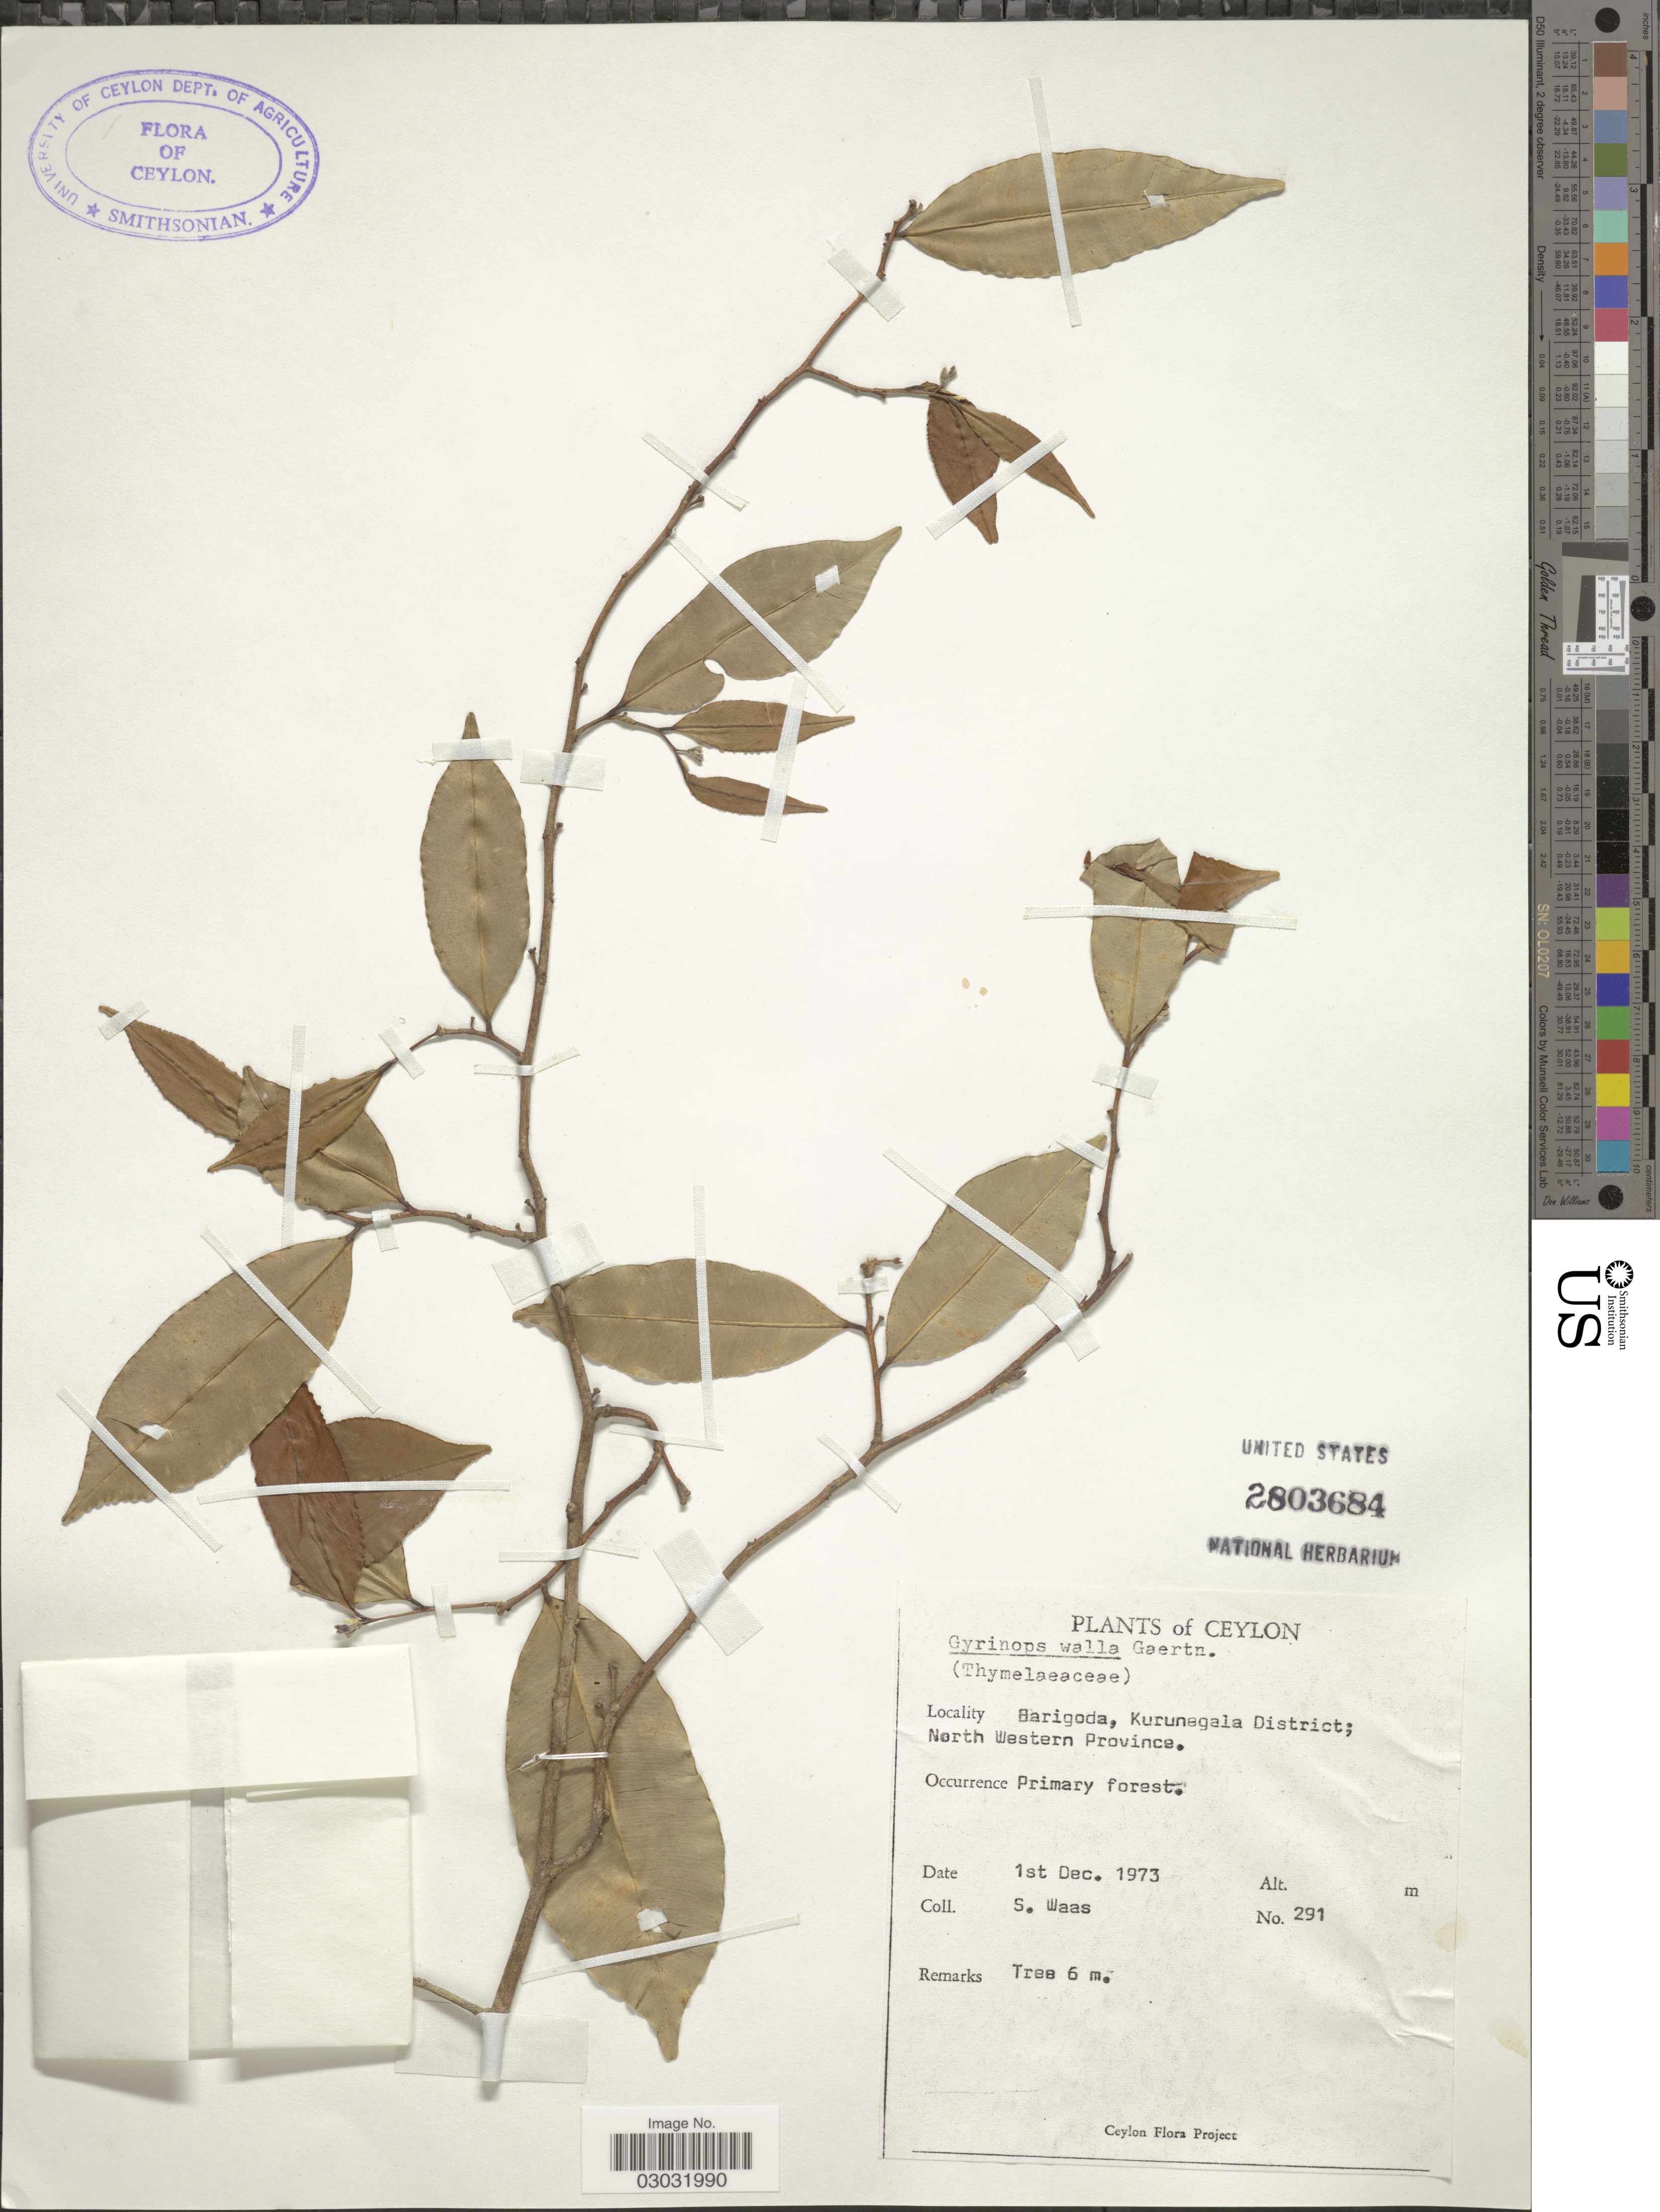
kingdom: Plantae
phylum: Tracheophyta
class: Magnoliopsida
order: Malvales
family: Thymelaeaceae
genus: Gyrinops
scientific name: Gyrinops walla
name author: Gaertn.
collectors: S. Waas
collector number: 291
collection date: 1973-12-01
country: Sri Lanka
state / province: North Western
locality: Ceylon, Barigoda, Kurunegala District; North Western Province.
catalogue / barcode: US 2803684